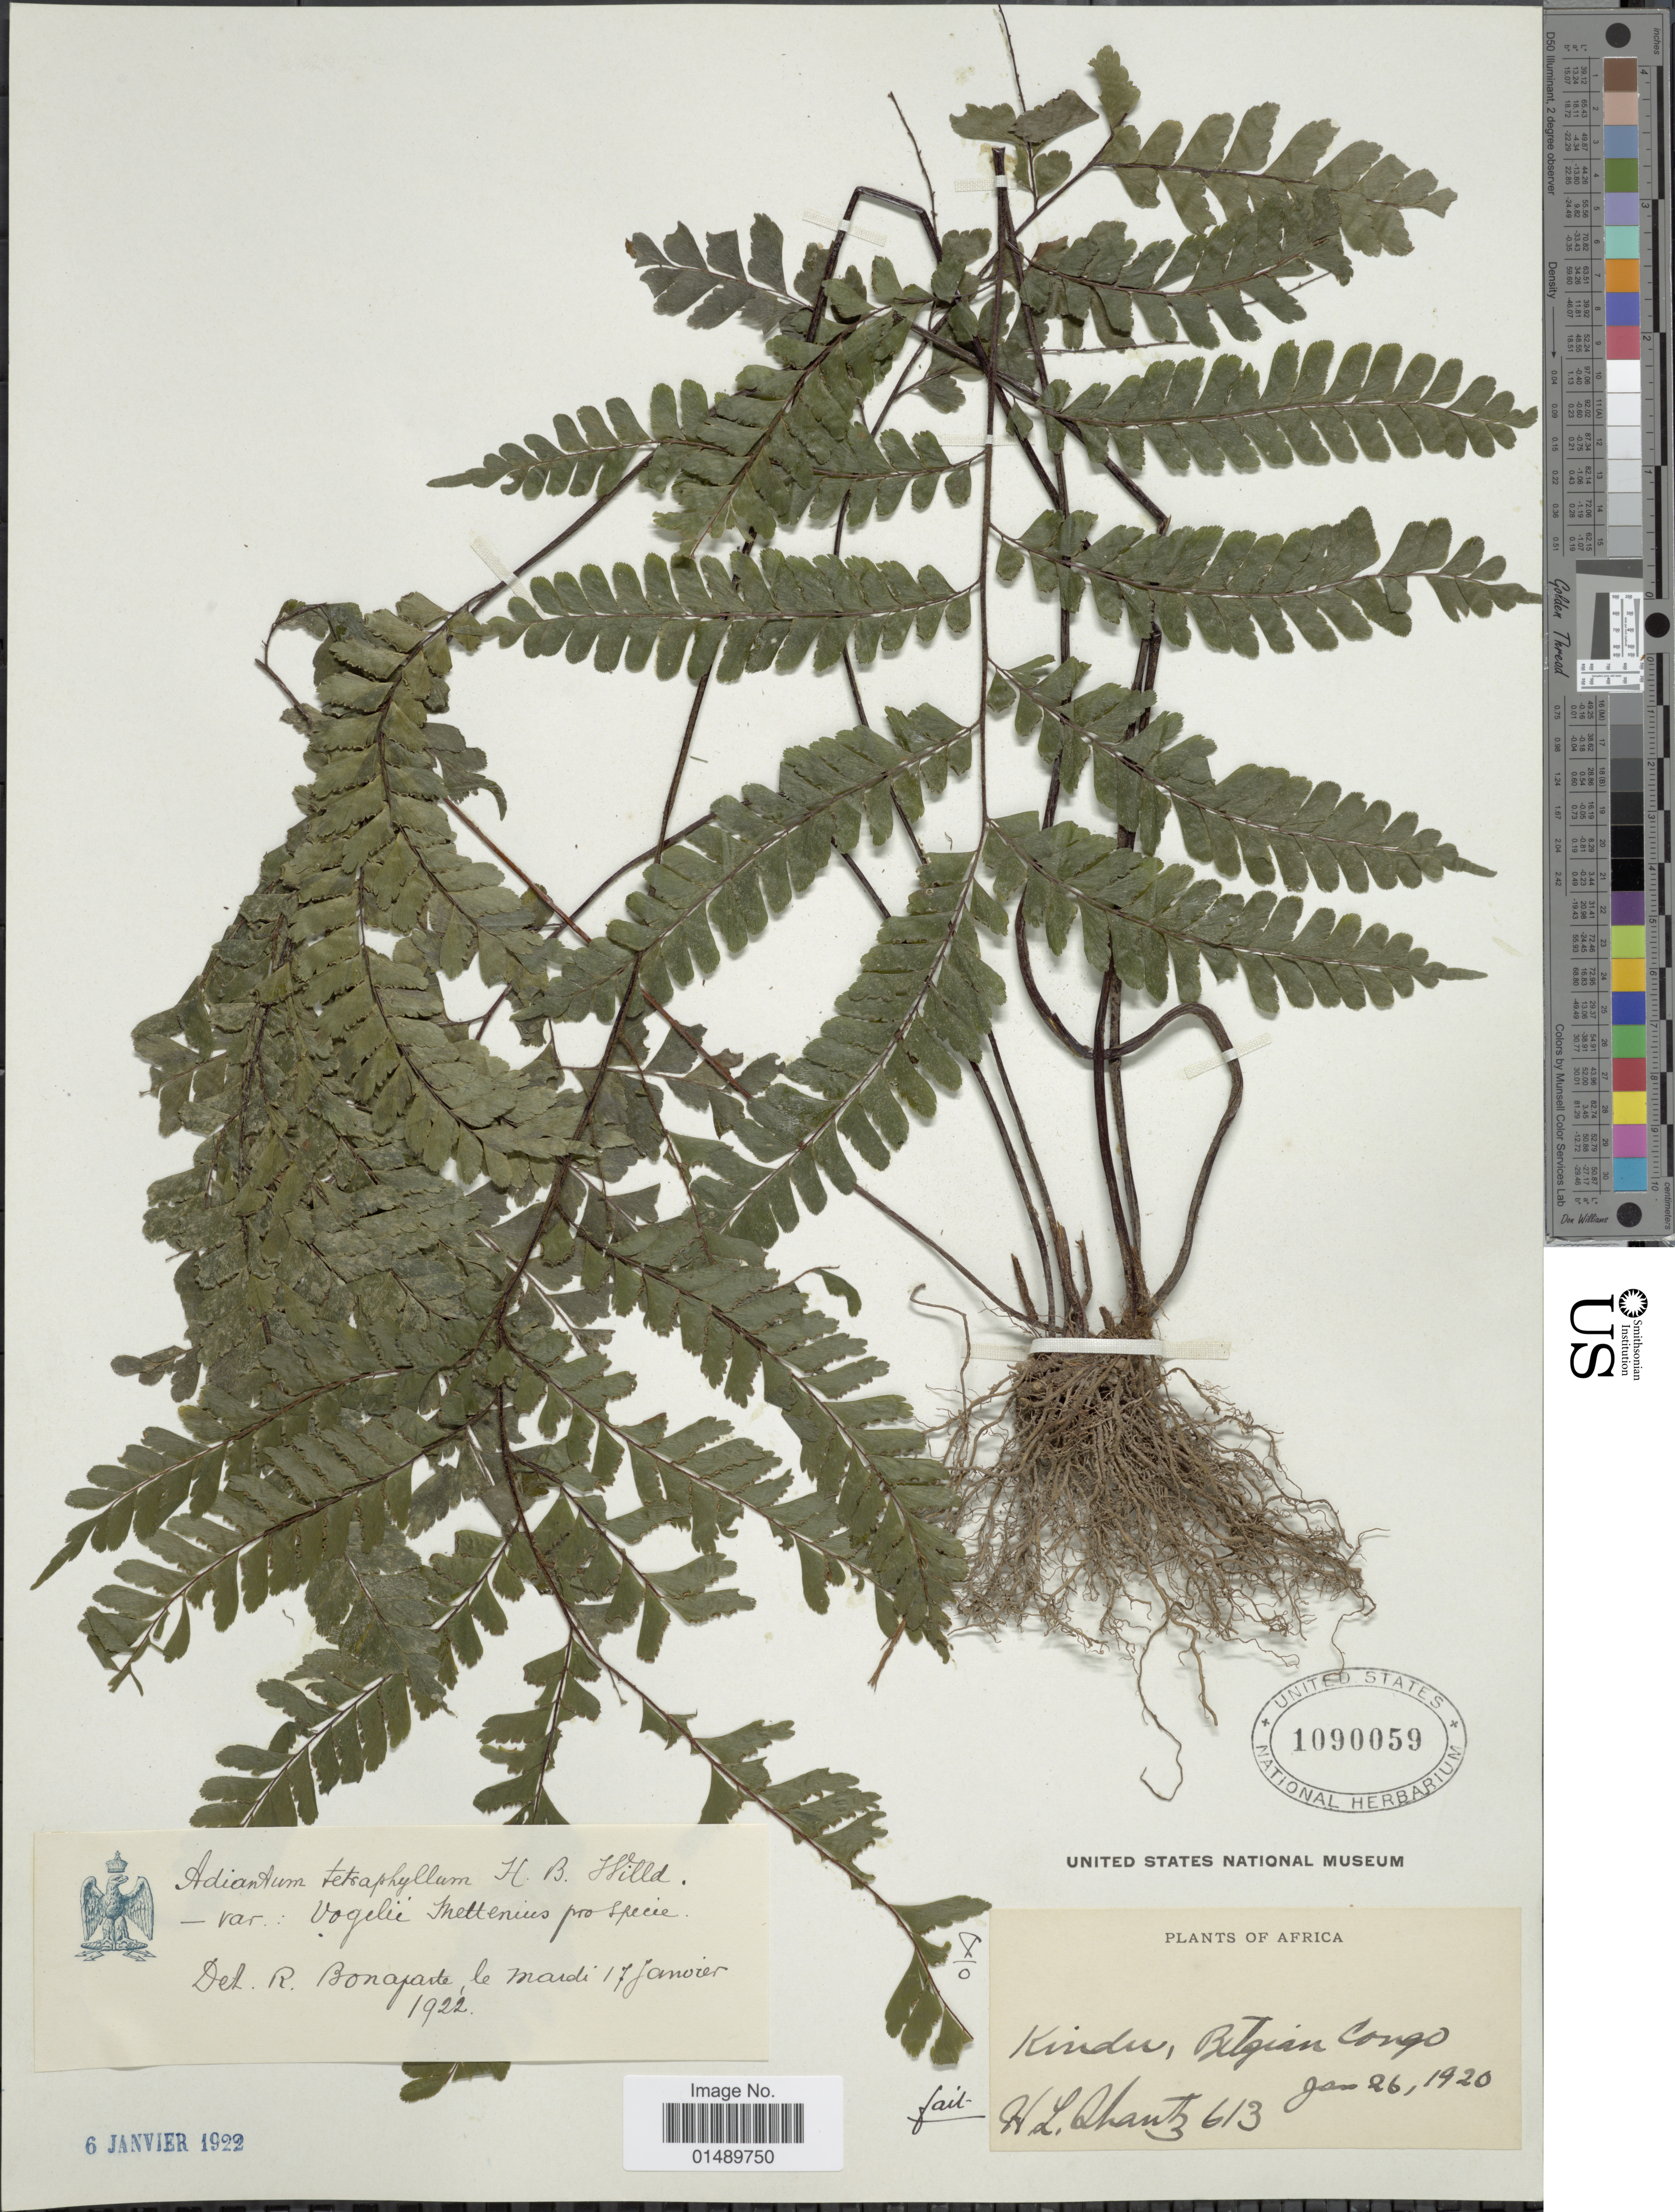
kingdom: Plantae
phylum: Tracheophyta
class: Polypodiopsida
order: Polypodiales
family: Pteridaceae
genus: Adiantum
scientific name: Adiantum vogelii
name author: Mett. ex Keys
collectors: H. Shantz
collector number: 613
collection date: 1920-01-26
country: Congo, Democratic Republic of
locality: Africa, Kindu, Belgian Congo.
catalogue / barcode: US 1090059